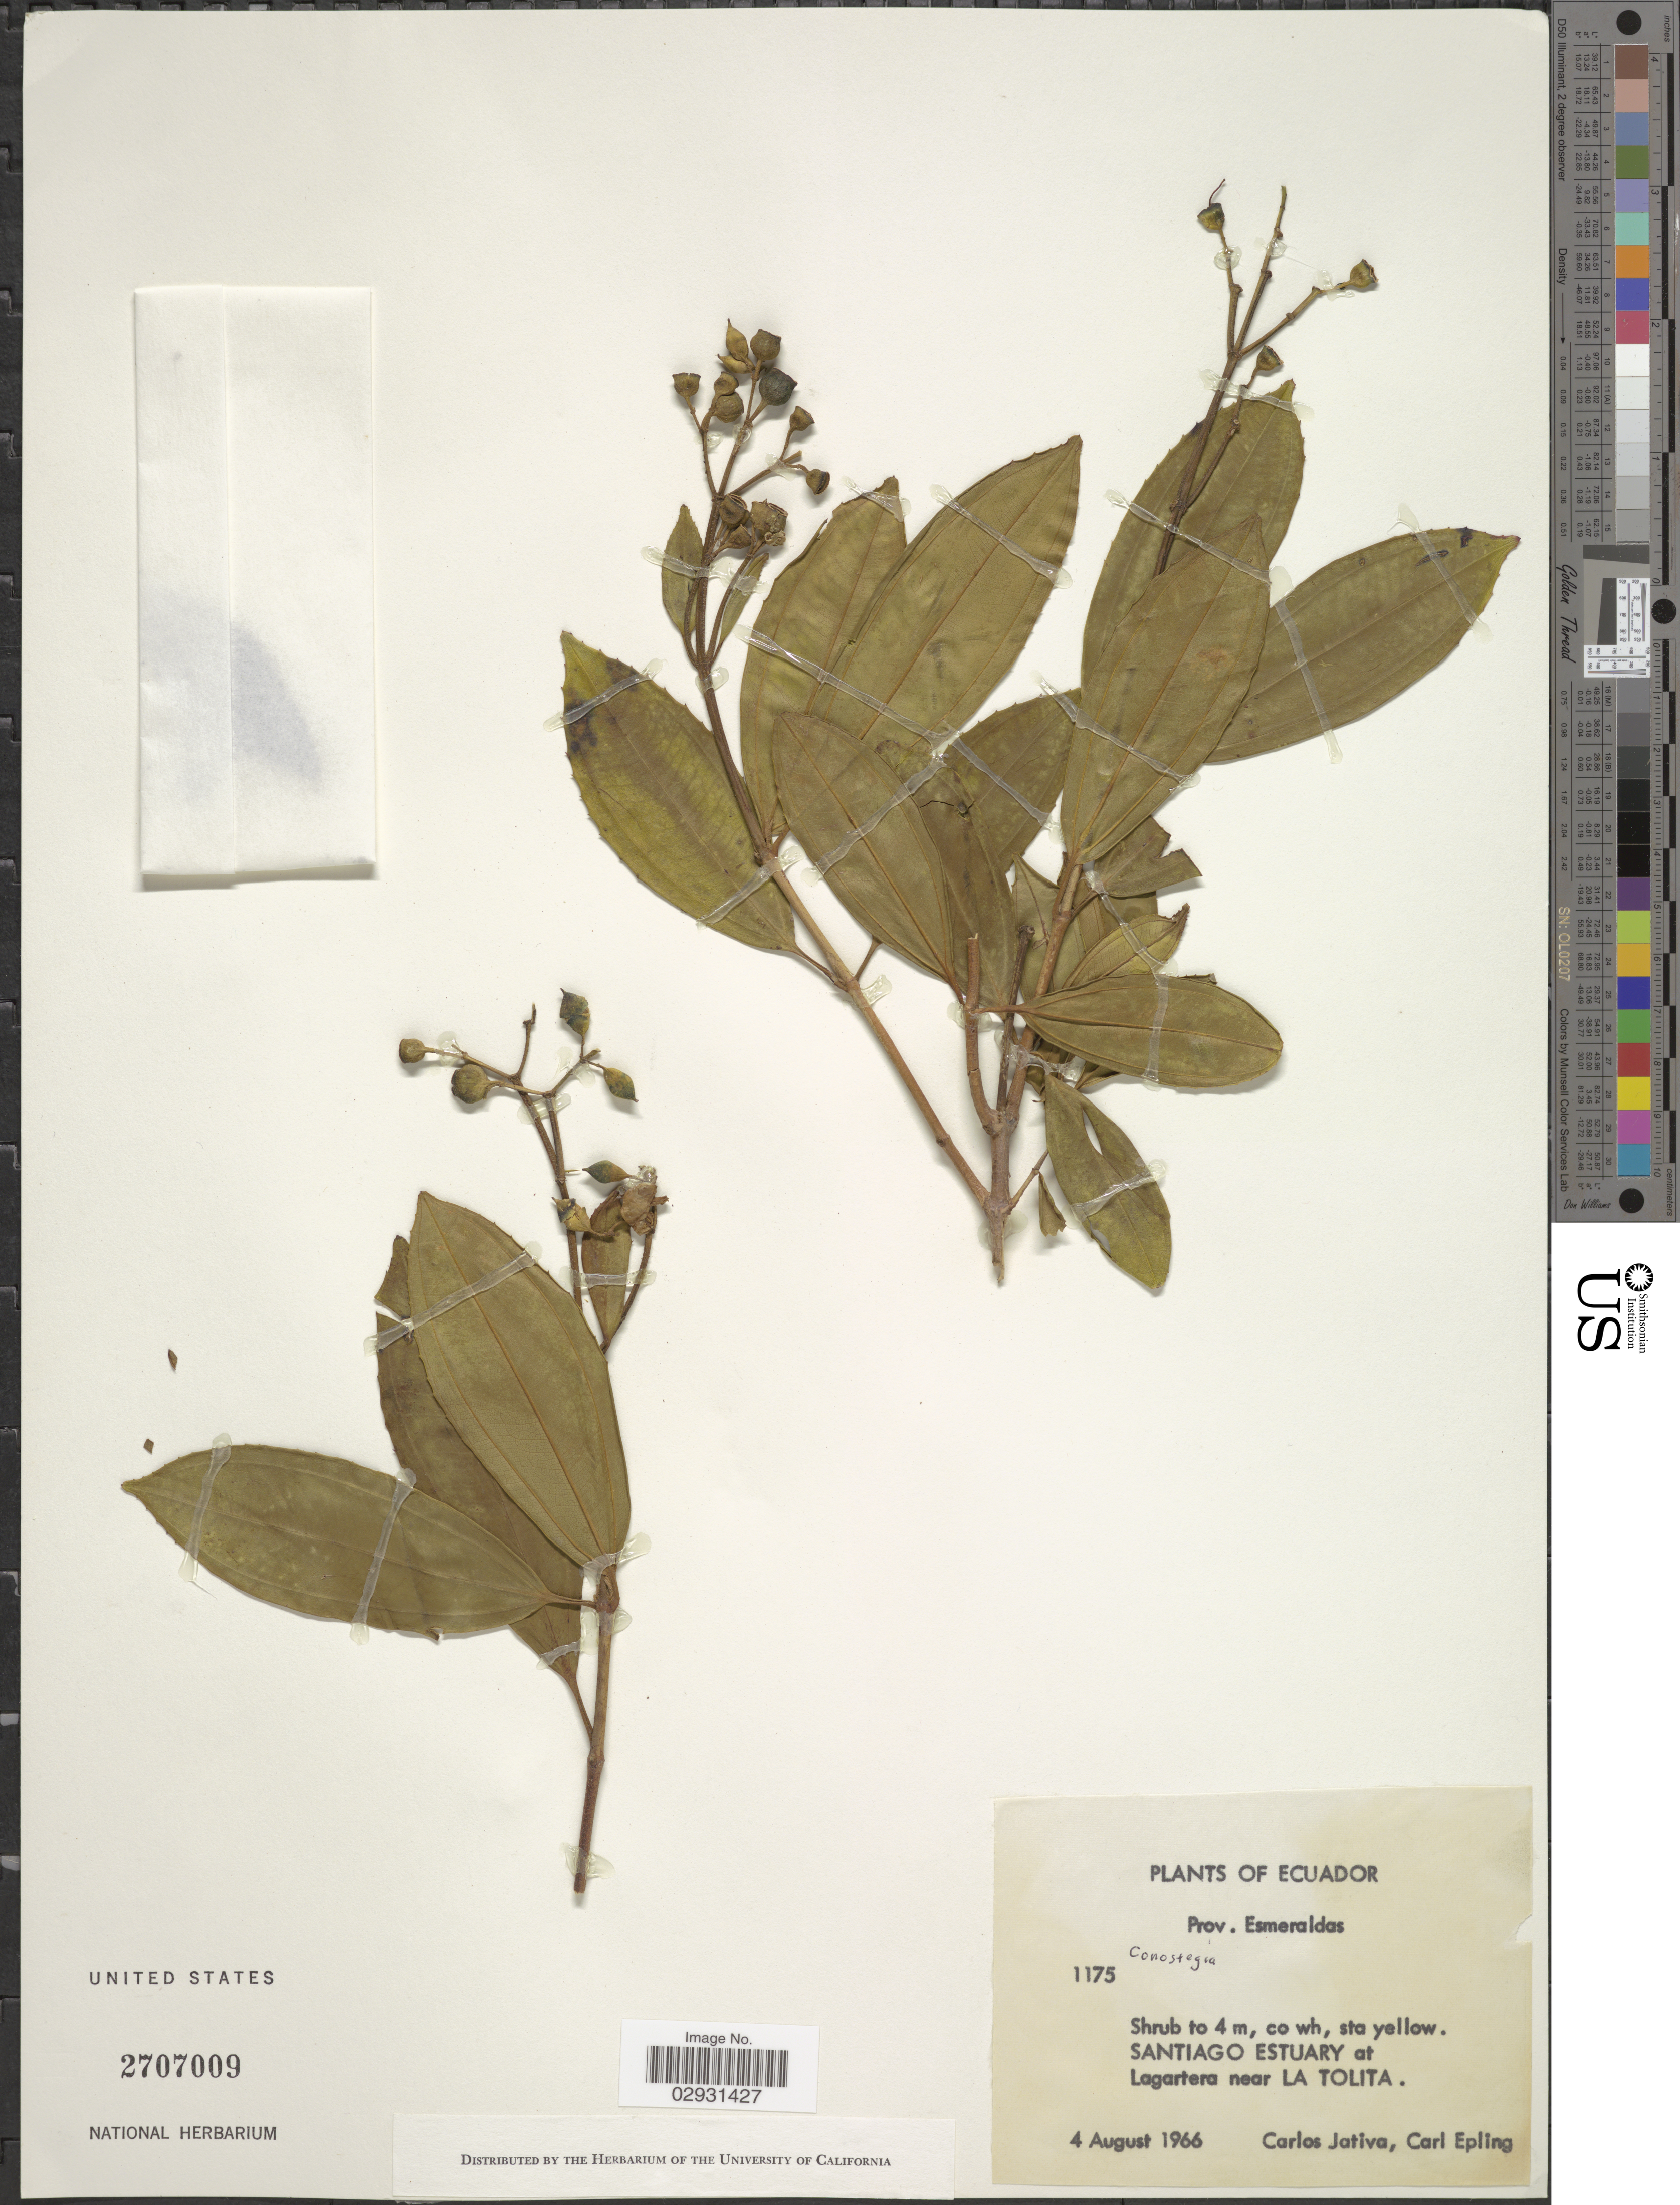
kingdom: Plantae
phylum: Tracheophyta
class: Magnoliopsida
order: Myrtales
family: Melastomataceae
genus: Conostegia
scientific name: Conostegia polyandra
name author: Benth.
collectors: C. D. Játiva & C. C. Epling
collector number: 1175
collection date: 1966-08-04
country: Ecuador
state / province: Esmeraldas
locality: Santiago Estuary at Lagartera near La Tolita.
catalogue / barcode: US 2707009